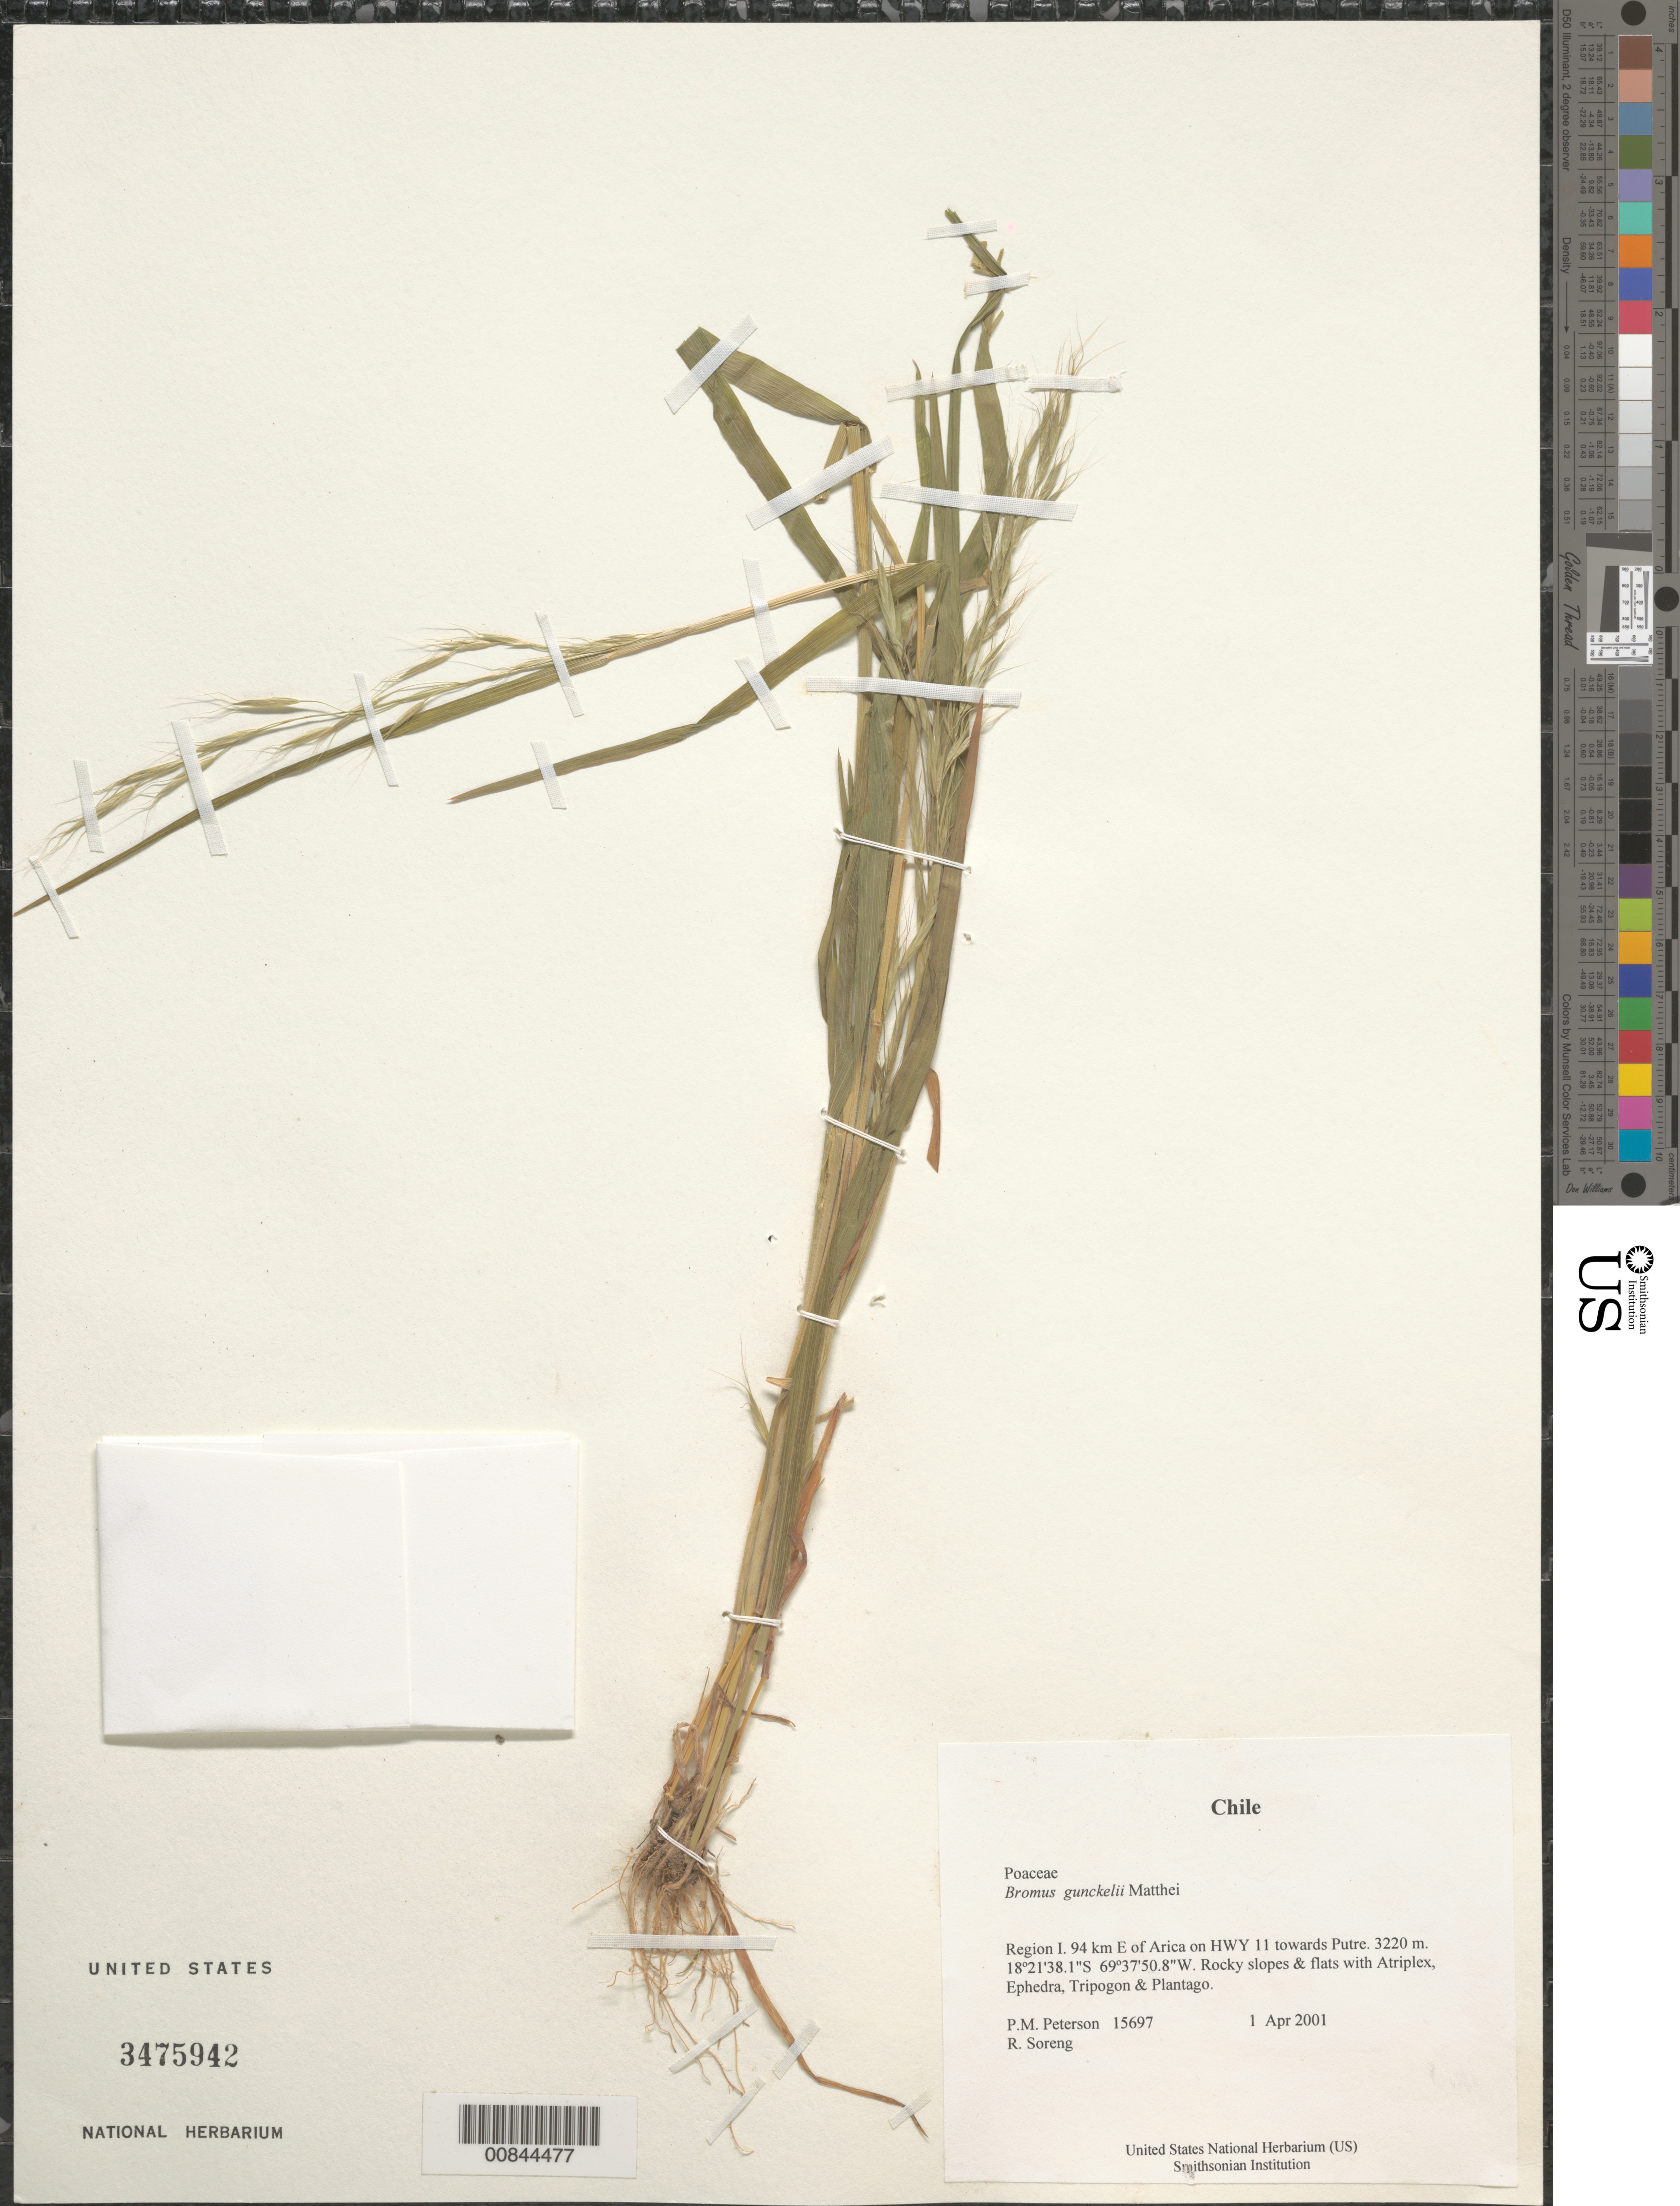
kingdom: Plantae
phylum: Tracheophyta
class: Liliopsida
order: Poales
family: Poaceae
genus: Bromus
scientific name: Bromus gunckelii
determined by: Planchuelo, A. M.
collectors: P. M. Peterson & R. J. Soreng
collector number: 15697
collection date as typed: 01 Apr 2001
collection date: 2001-04-01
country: Chile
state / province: Tarapacá (I)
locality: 94 km E of Arica on HWY 11 towards Putre.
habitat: Rocky slopes & flats with Atriplex, Ephedra, Tripogon & Plantago.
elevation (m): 3220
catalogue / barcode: US 3475942